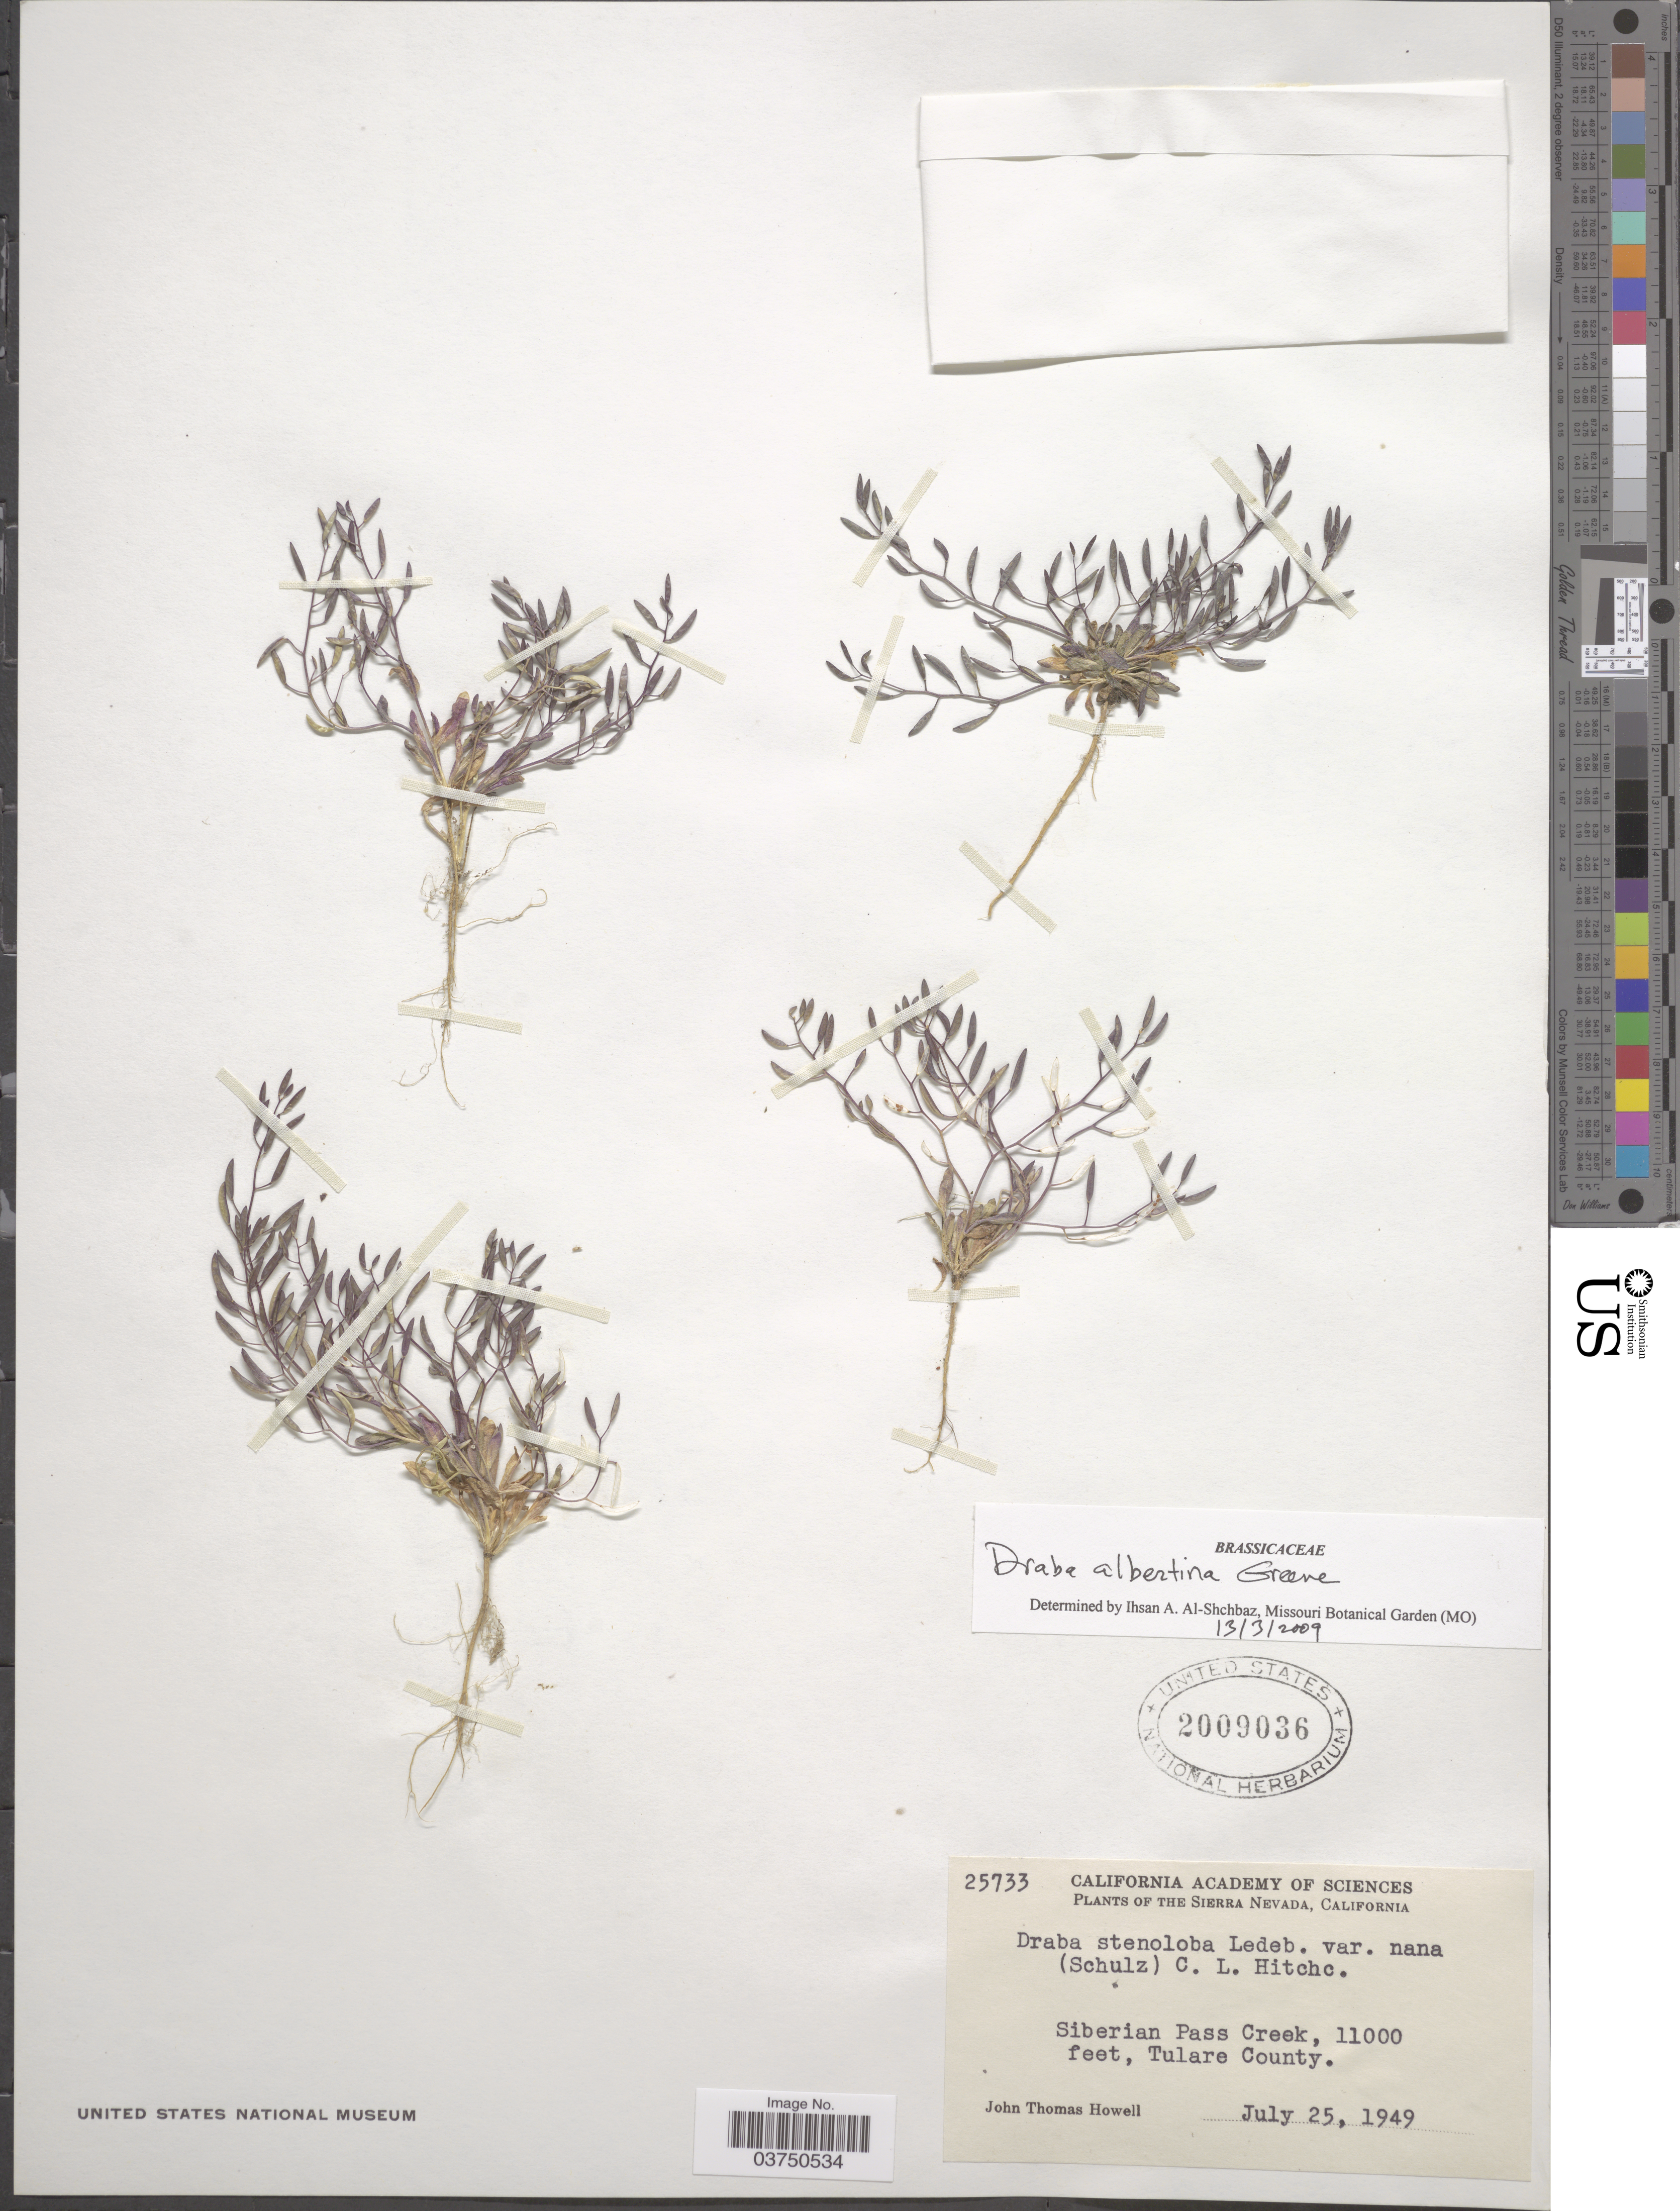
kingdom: Plantae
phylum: Tracheophyta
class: Magnoliopsida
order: Brassicales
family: Brassicaceae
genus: Draba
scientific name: Draba albertina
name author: Greene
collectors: J. T. Howell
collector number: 25733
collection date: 1949-07-25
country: United States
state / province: California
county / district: Tulare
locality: The Sierra Nevada. Siberian Pass Creek, Tulare County.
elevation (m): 3353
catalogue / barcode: US 2009036